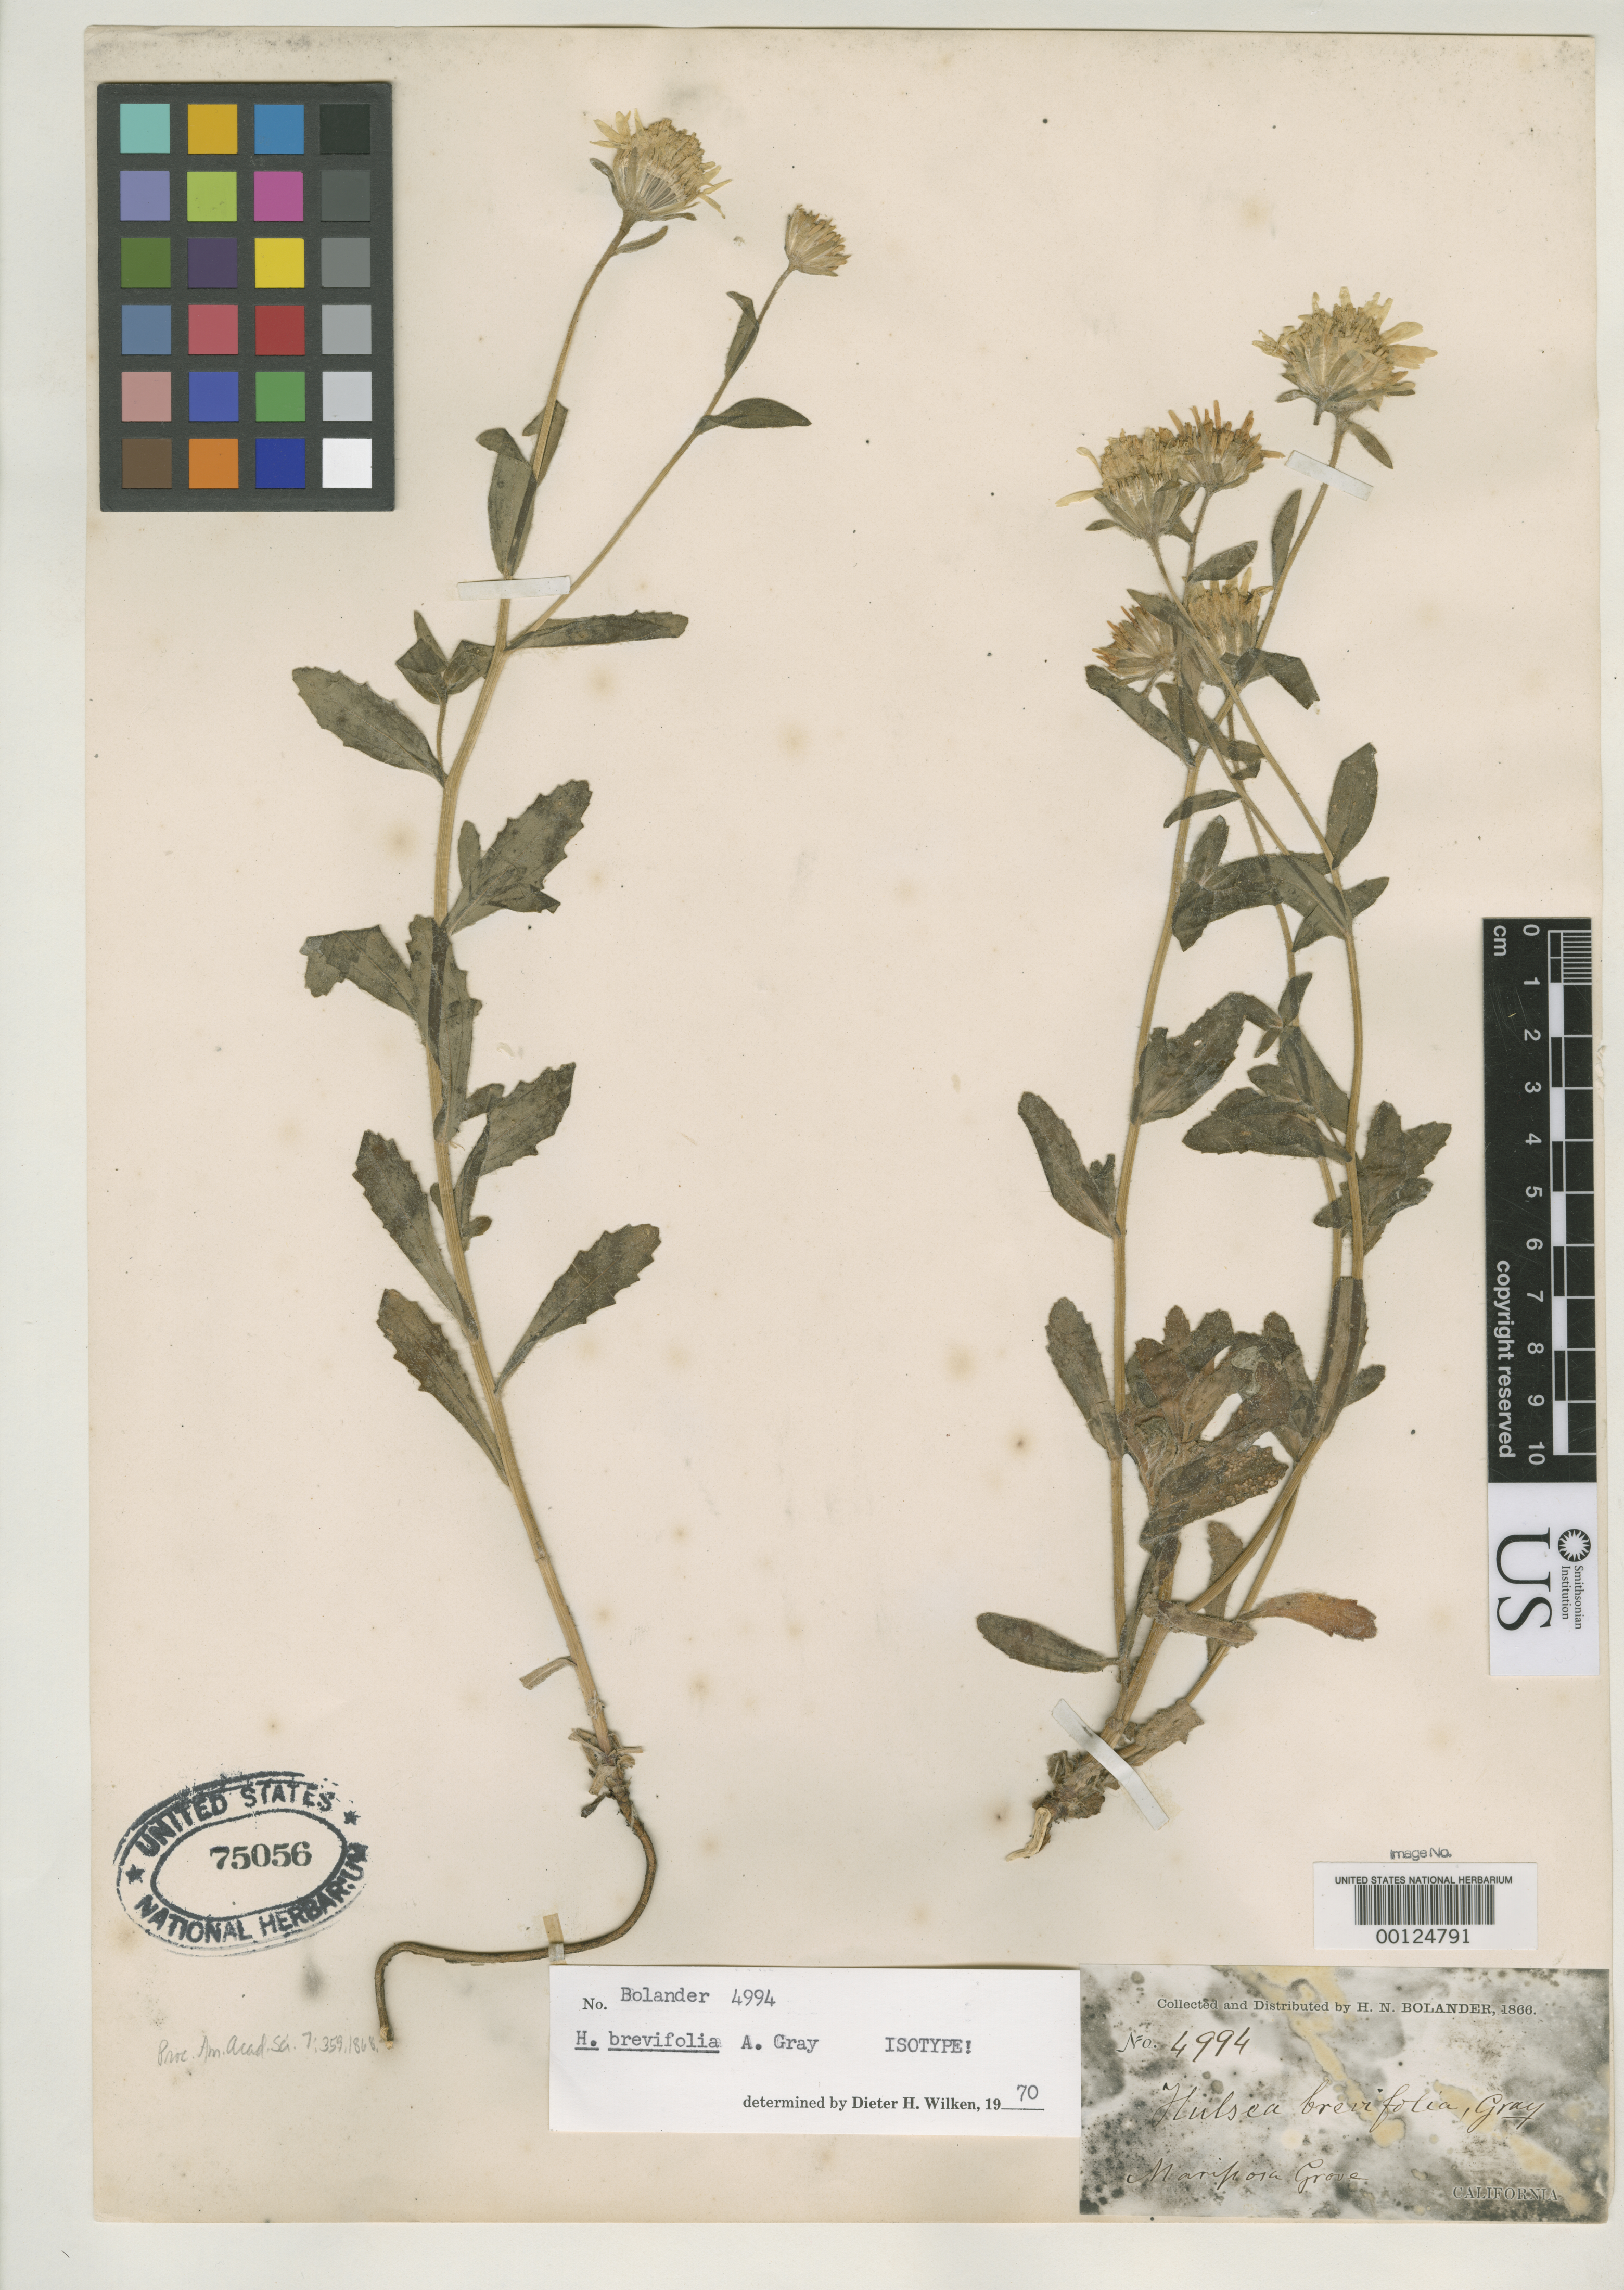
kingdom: Plantae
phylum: Tracheophyta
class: Magnoliopsida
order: Asterales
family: Asteraceae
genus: Hulsea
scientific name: Hulsea brevifolia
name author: A. Gray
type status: Isotype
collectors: H. Bolander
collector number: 4994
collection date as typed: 1866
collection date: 1866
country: United States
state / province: California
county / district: Mariposa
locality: Mariposa Grove.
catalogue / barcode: US 75056